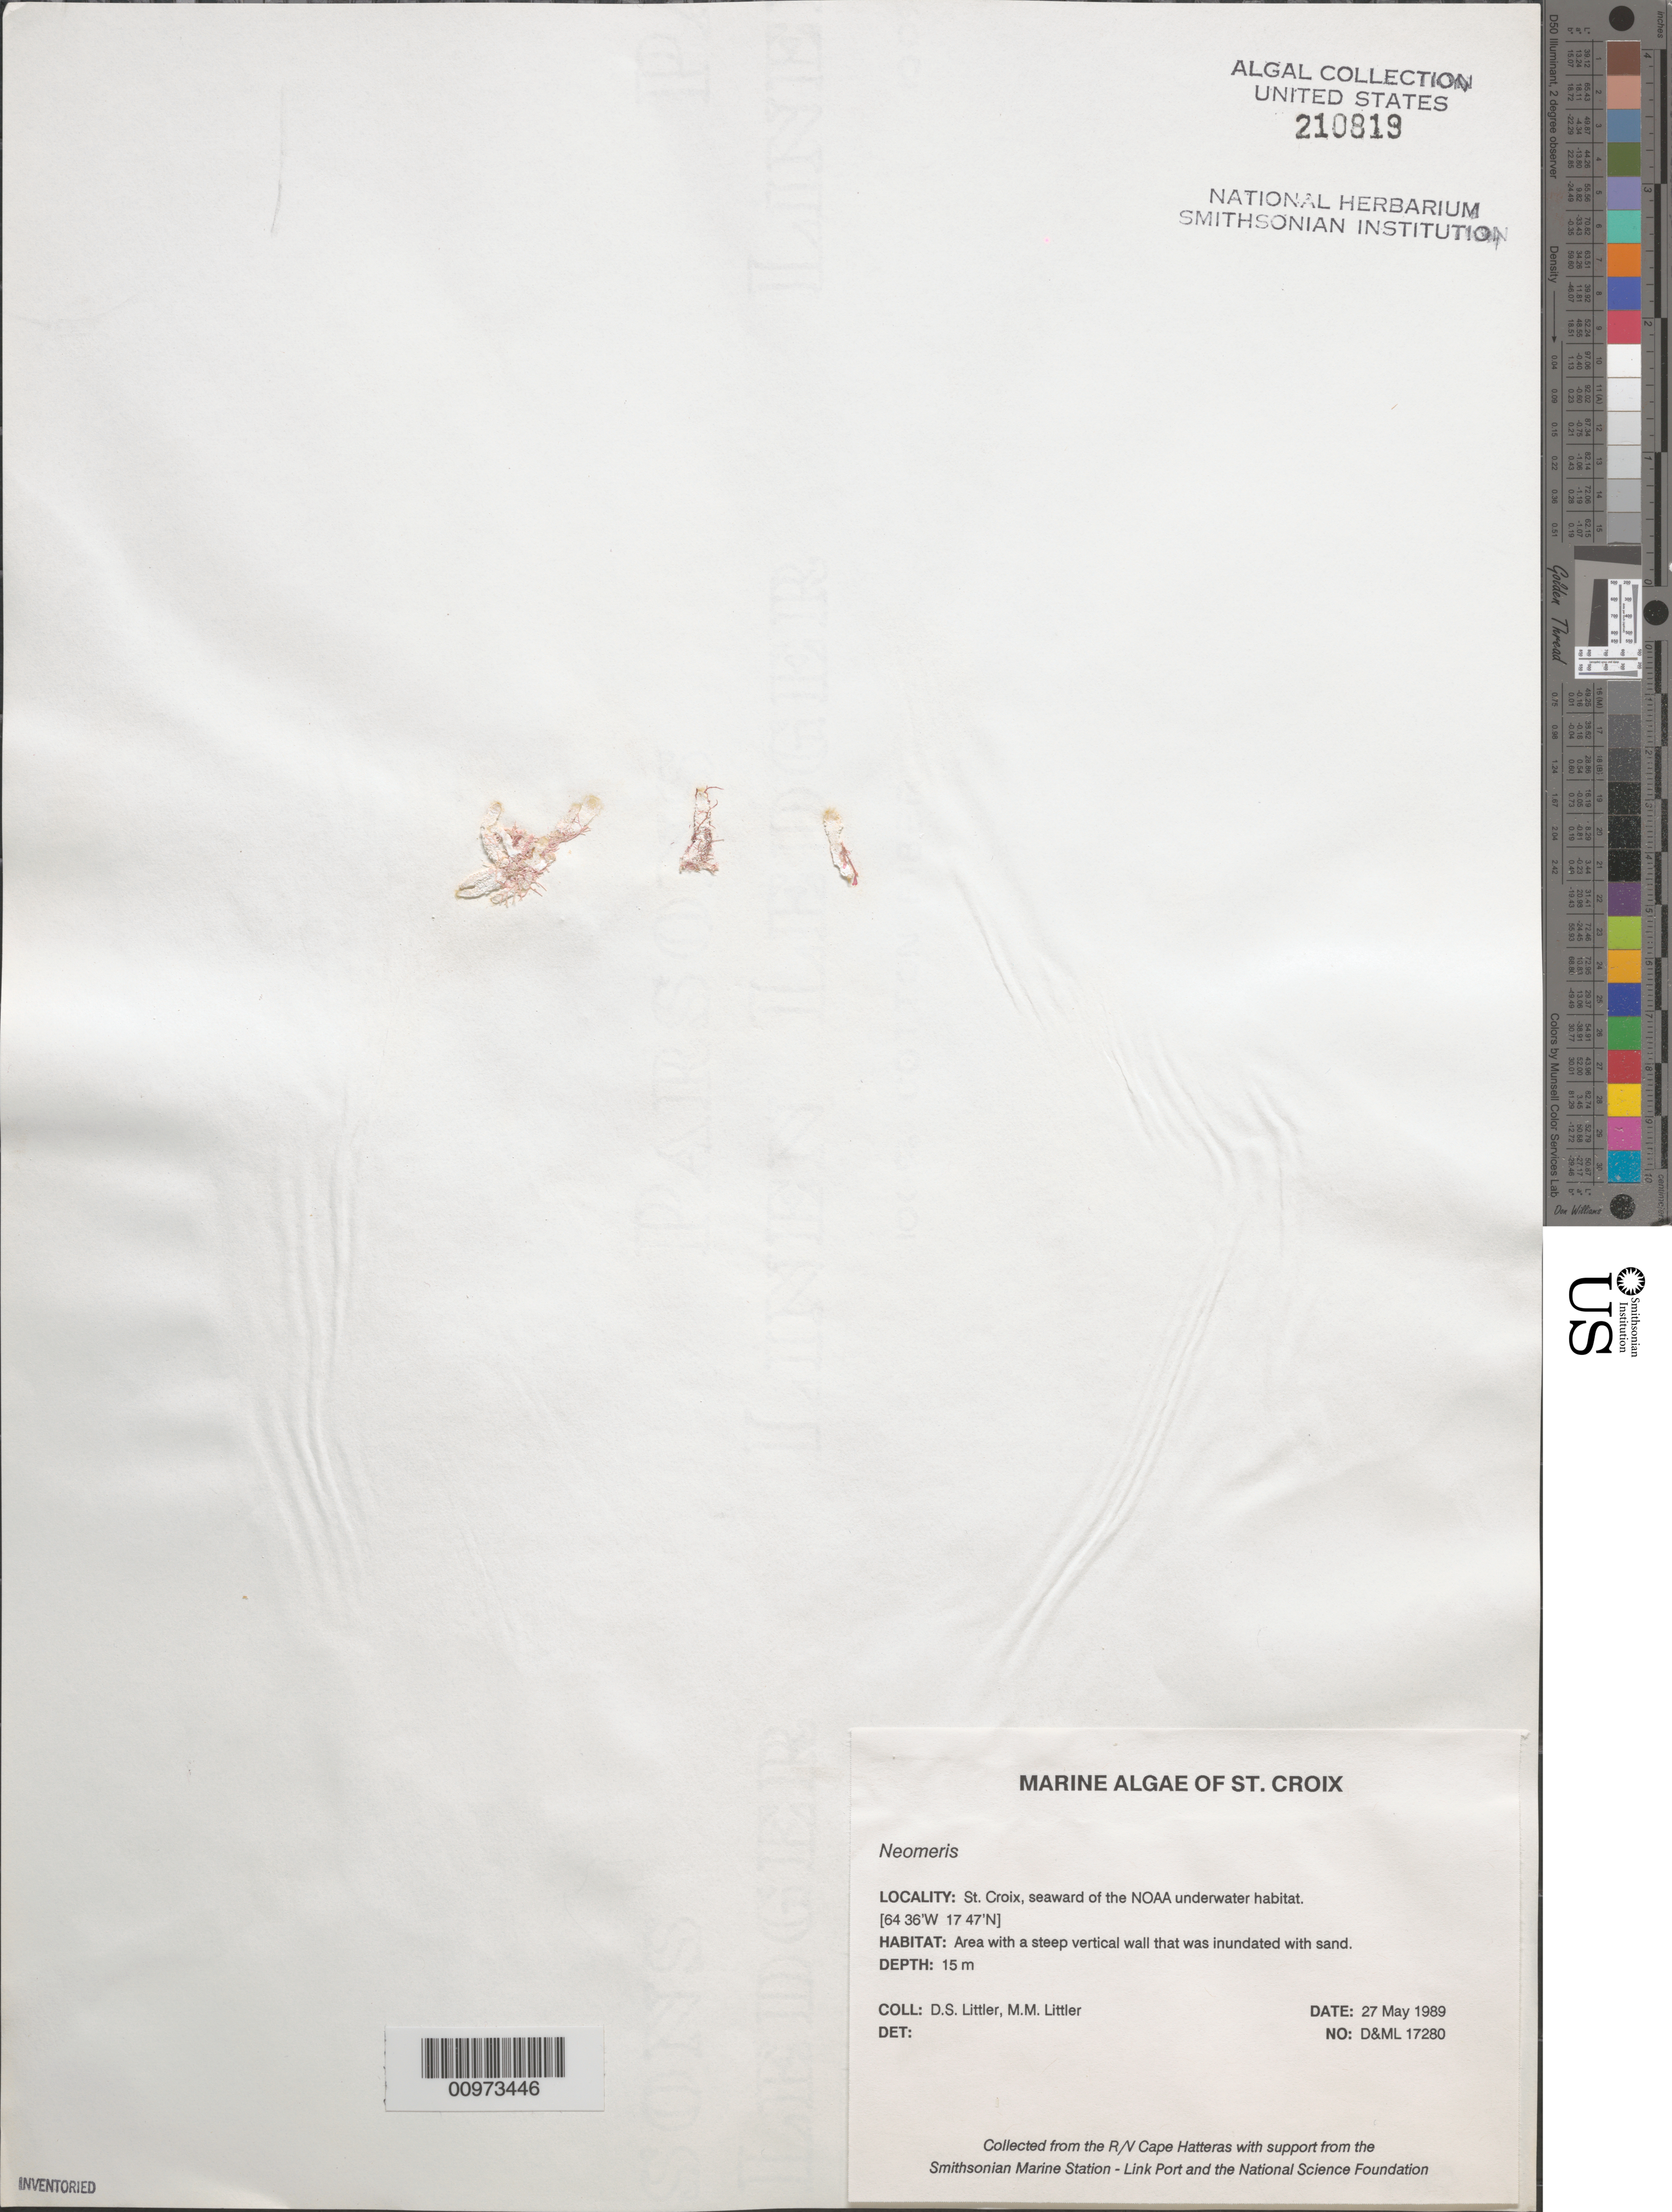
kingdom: Plantae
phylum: Chlorophyta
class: Ulvophyceae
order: Dasycladales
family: Dasycladaceae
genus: Neomeris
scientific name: Neomeris sp.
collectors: D. S. Littler & M. M. Littler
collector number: D&ML 17280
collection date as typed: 27 May 1989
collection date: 1989-05-27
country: U.S. Virgin Islands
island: St. Croix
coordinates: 17 47' N, 64 36' W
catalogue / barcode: US 210819